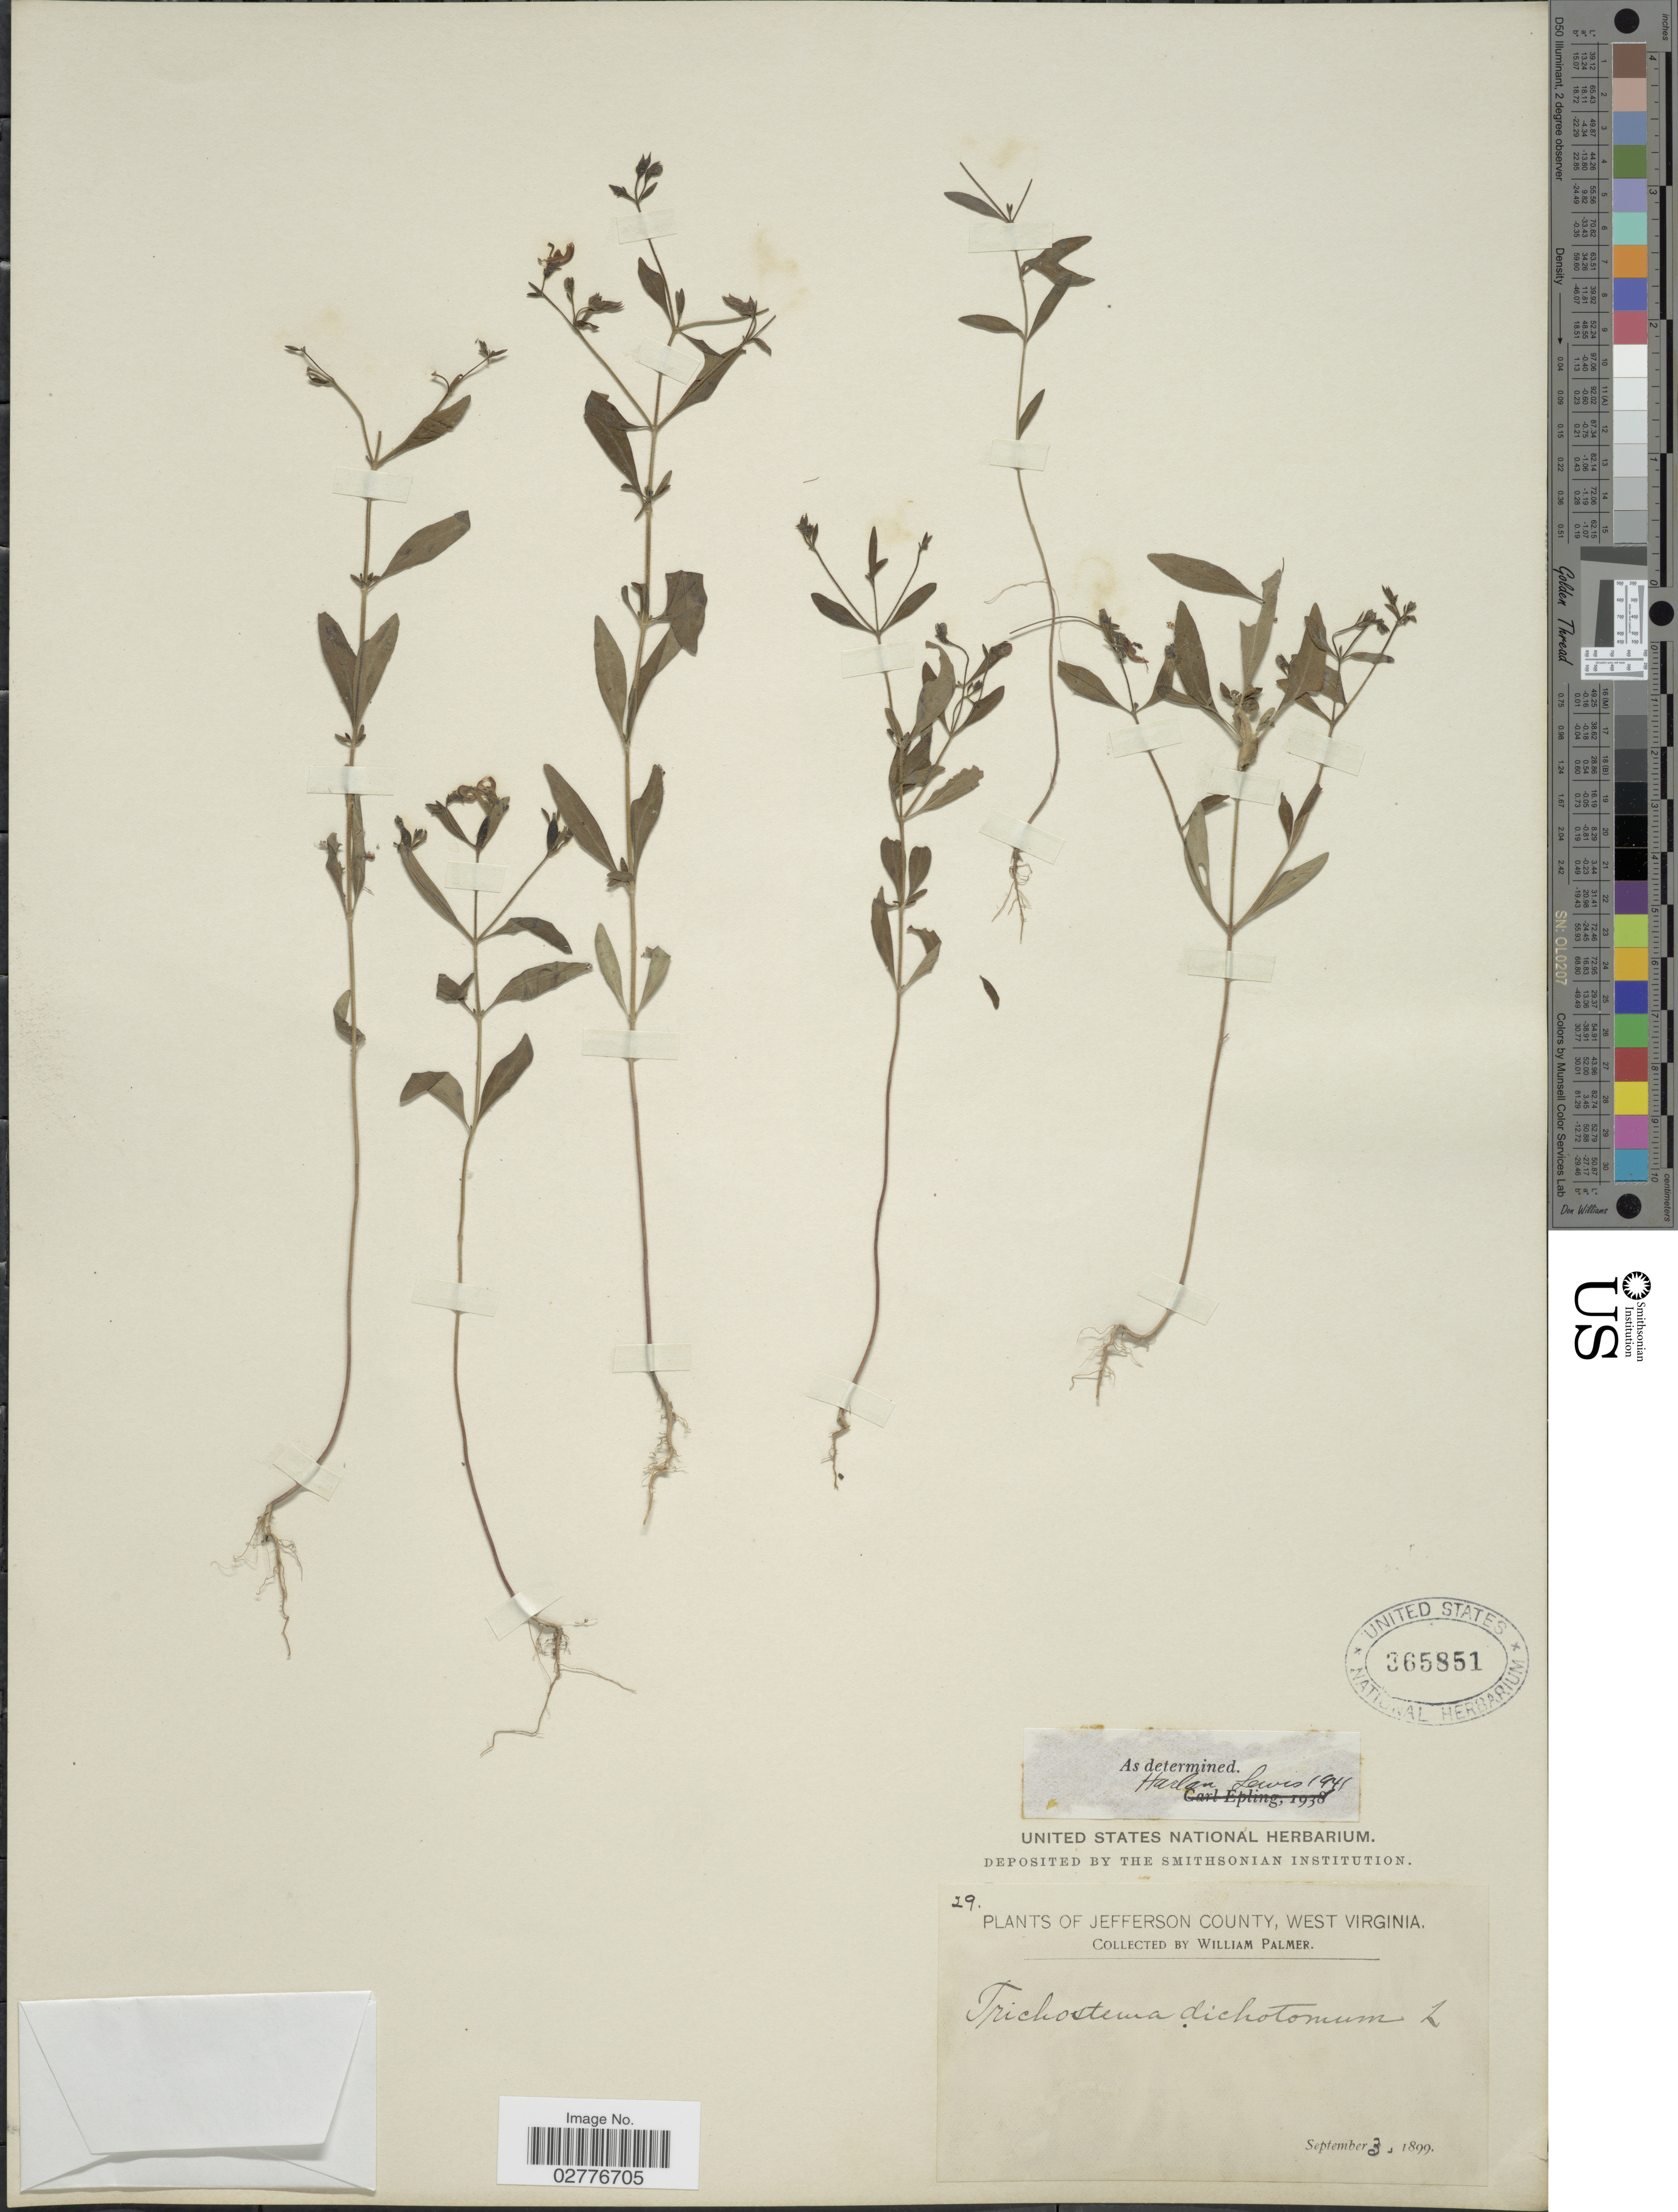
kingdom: Plantae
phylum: Tracheophyta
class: Magnoliopsida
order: Lamiales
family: Lamiaceae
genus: Trichostema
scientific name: Trichostema dichotomum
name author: L.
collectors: W. Palmer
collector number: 29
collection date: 1899-09-03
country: United States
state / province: West Virginia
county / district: Jefferson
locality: Jefferson County.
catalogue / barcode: US 365851